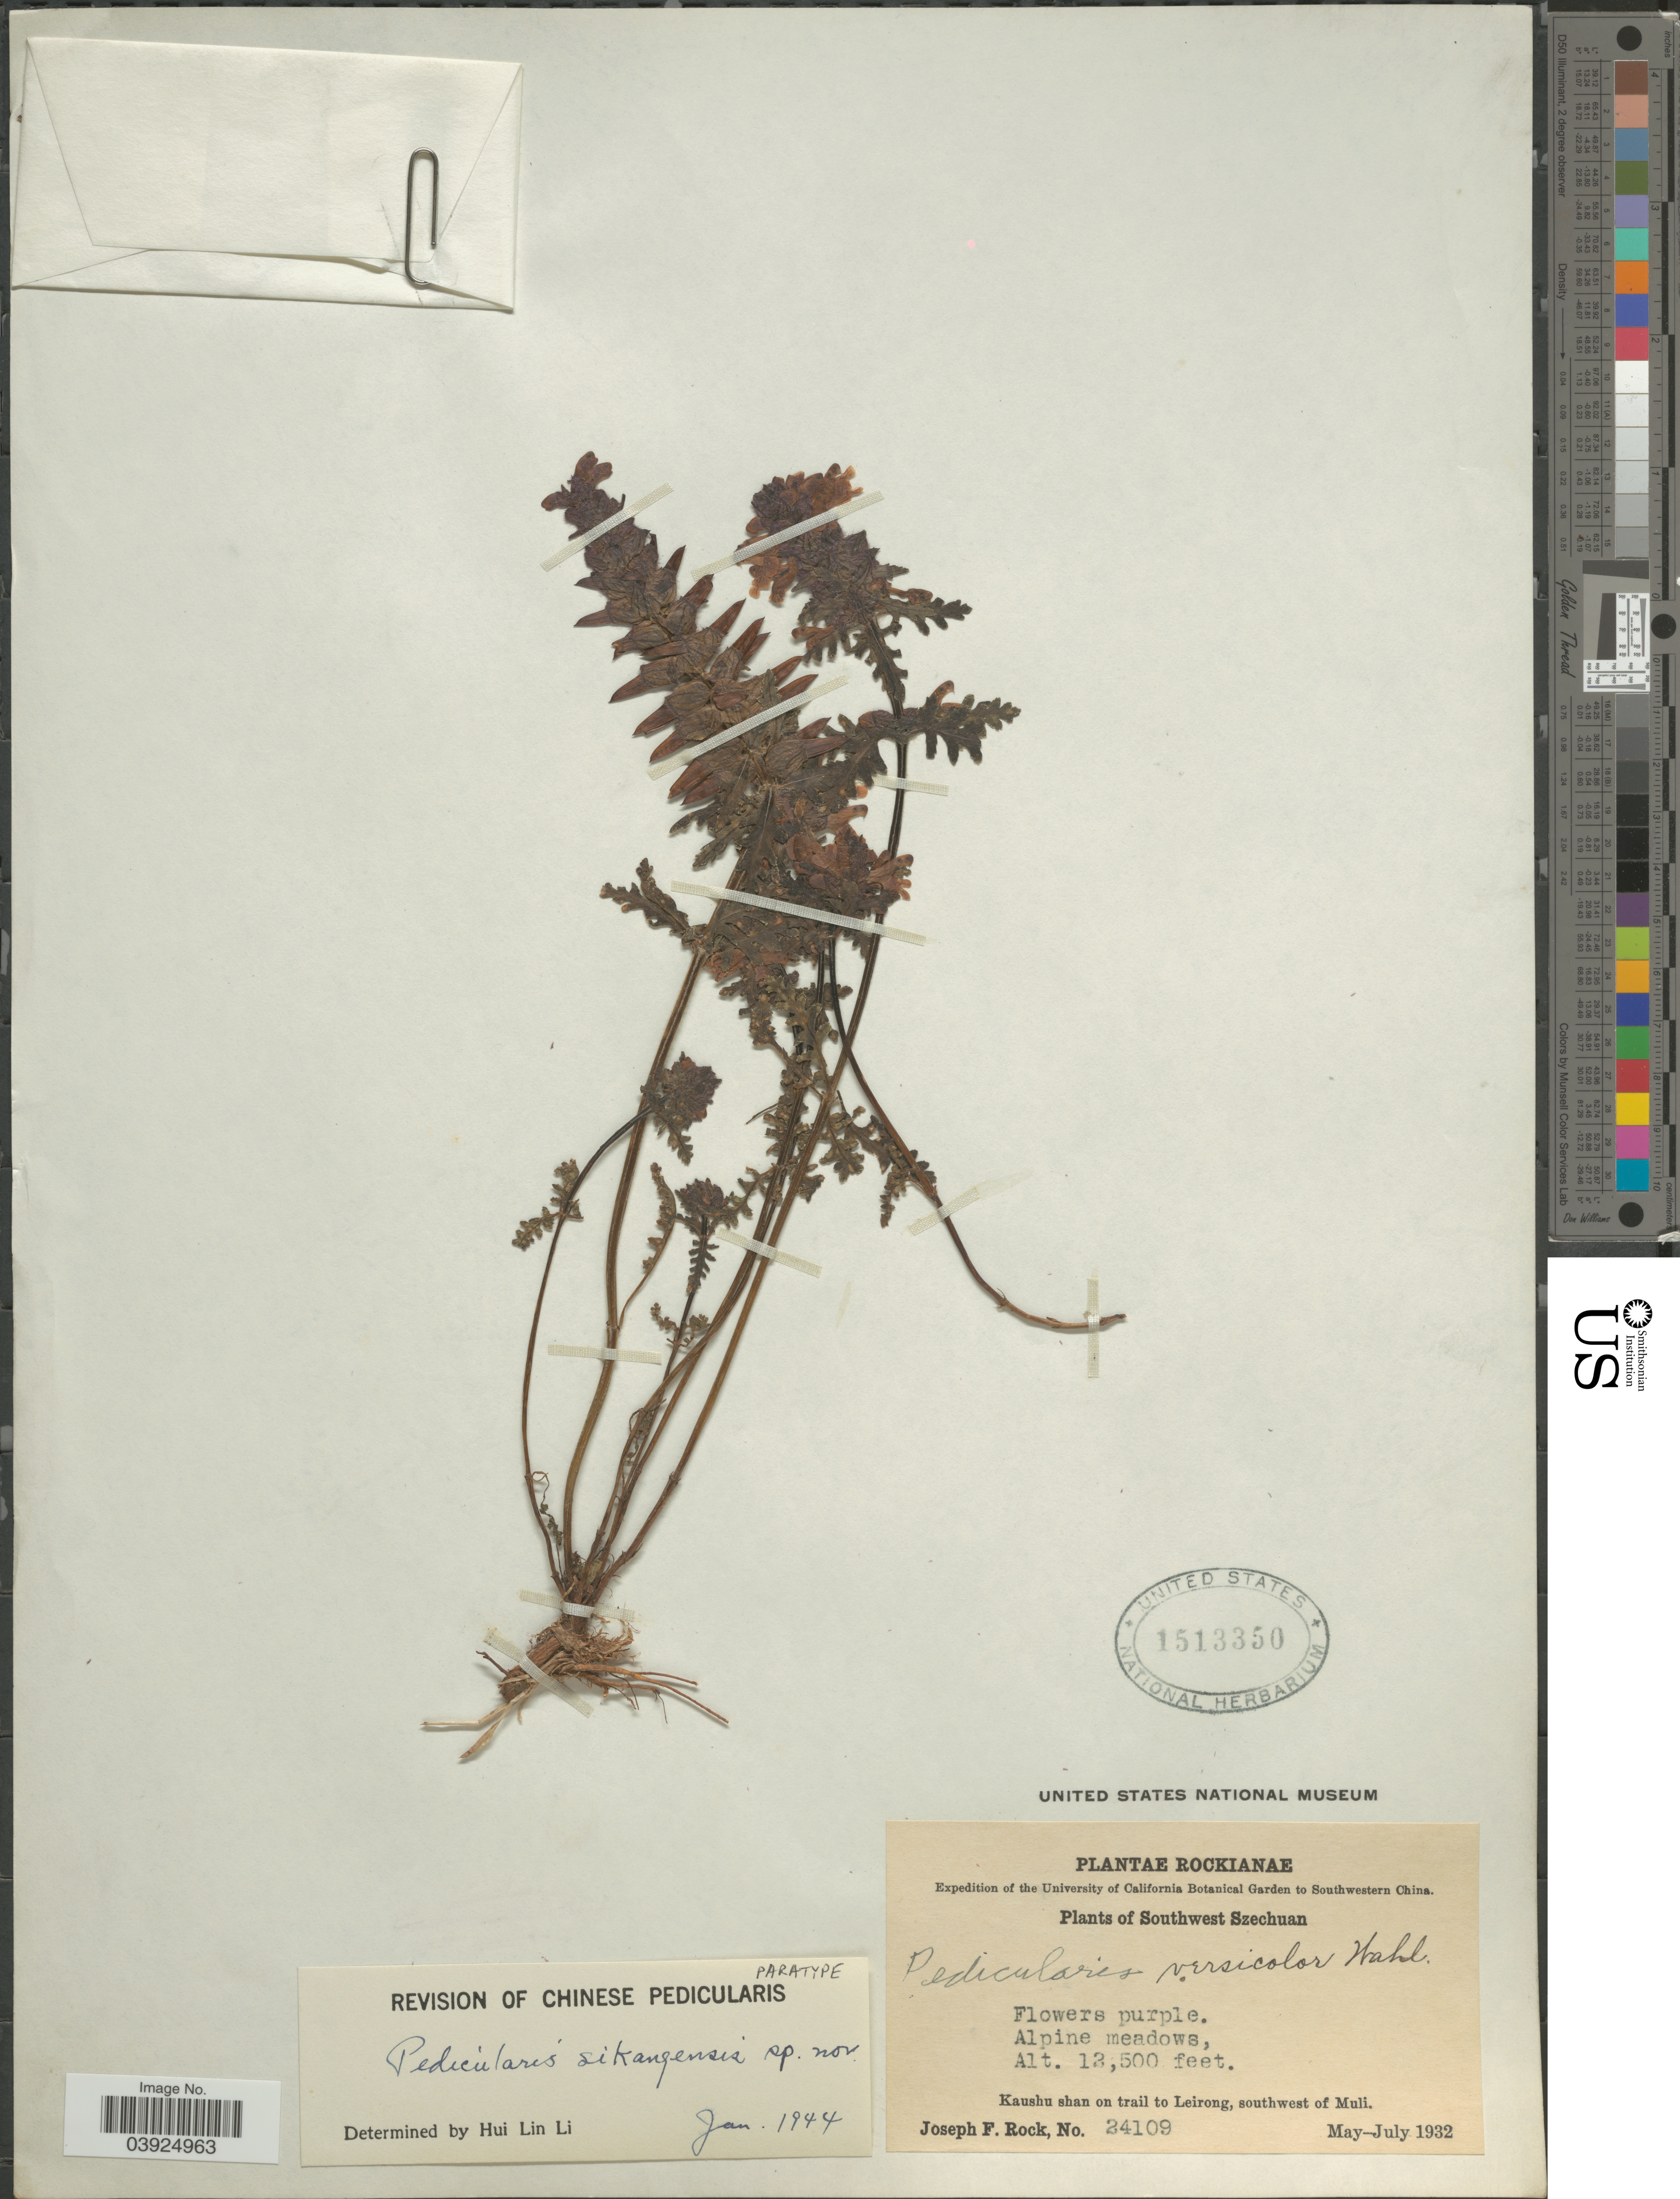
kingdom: Plantae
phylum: Tracheophyta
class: Magnoliopsida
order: Lamiales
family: Orobanchaceae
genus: Pedicularis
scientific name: Pedicularis sikangensis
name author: H.L. Li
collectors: J. F. Rock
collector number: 24109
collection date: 1932-05/1932-07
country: China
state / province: Sichuan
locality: Southwestern China. Southwest Szechuan. Kaushu shan on trail to Leirong, southwest of Muli.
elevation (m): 3810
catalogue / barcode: US 1513350